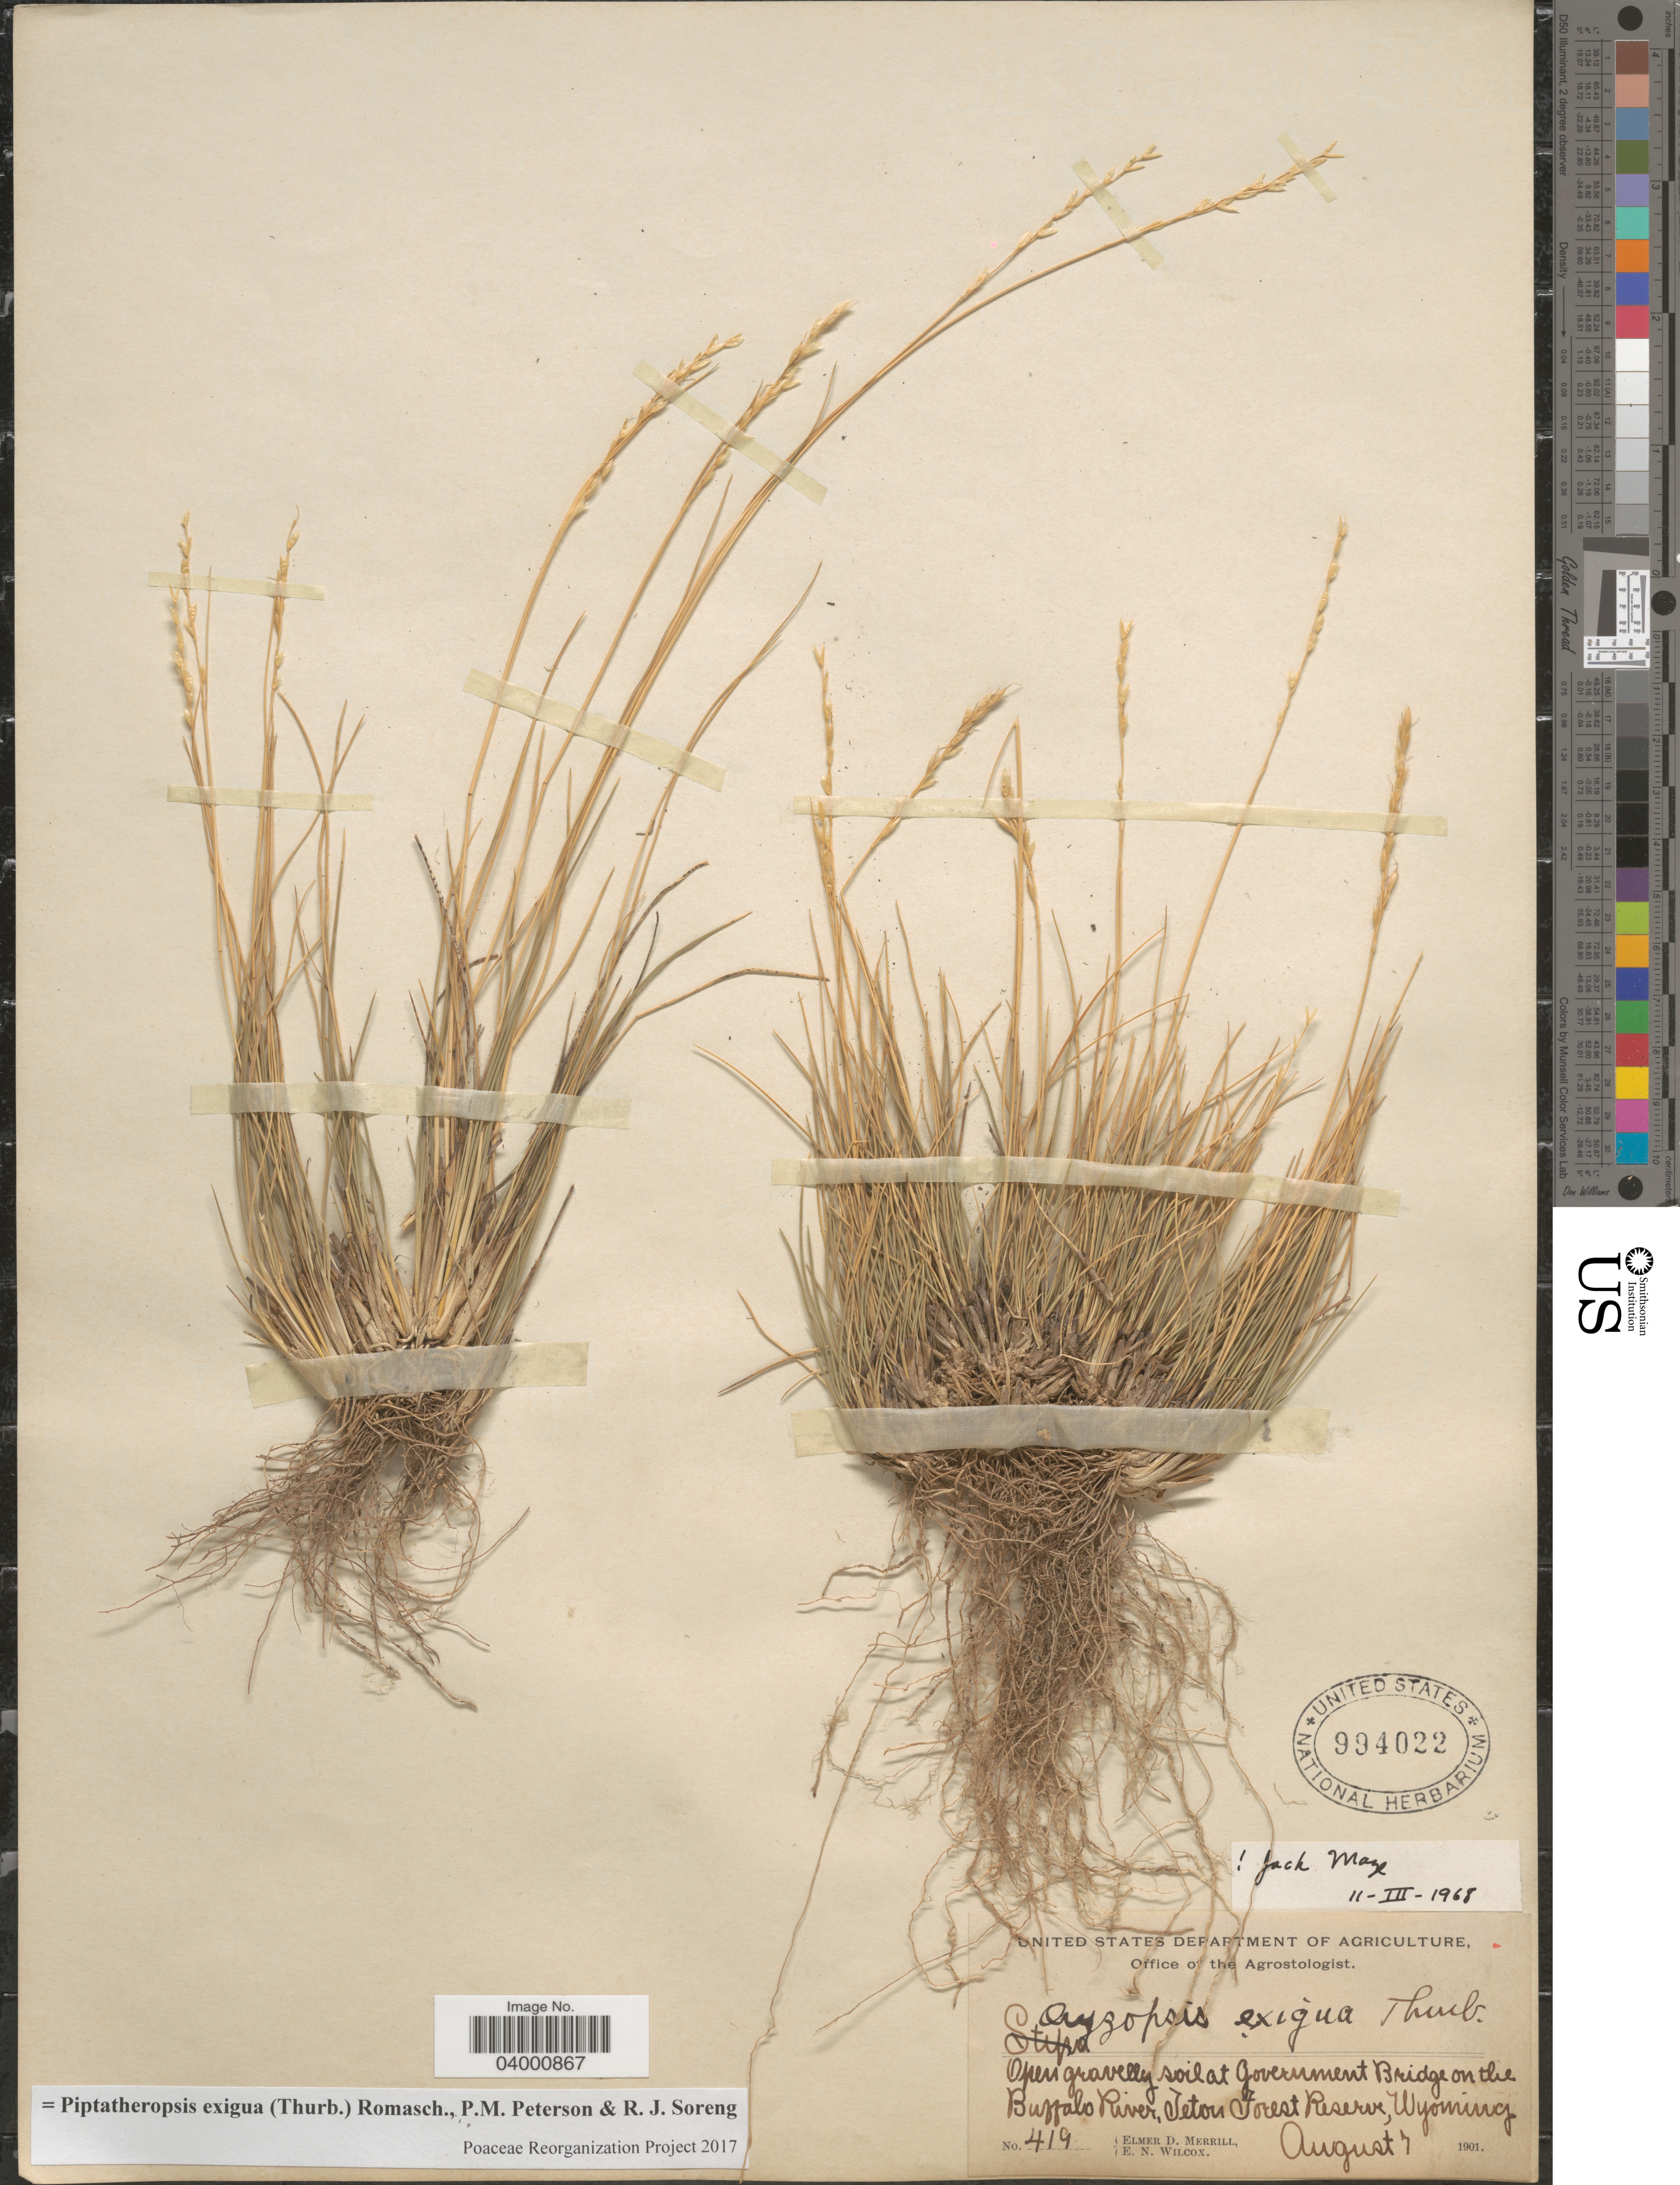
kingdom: Plantae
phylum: Tracheophyta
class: Liliopsida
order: Poales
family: Poaceae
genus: Piptatheropsis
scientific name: Piptatheropsis exigua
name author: (Thurb.) Romasch. et al.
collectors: E. D. Merrill & E. Wilcox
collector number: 419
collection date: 1901-08-07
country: United States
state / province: Wyoming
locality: Open gravelly soil at Government Bridge on the Buffalo River, Teton Forest Reserve.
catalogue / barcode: US 994022